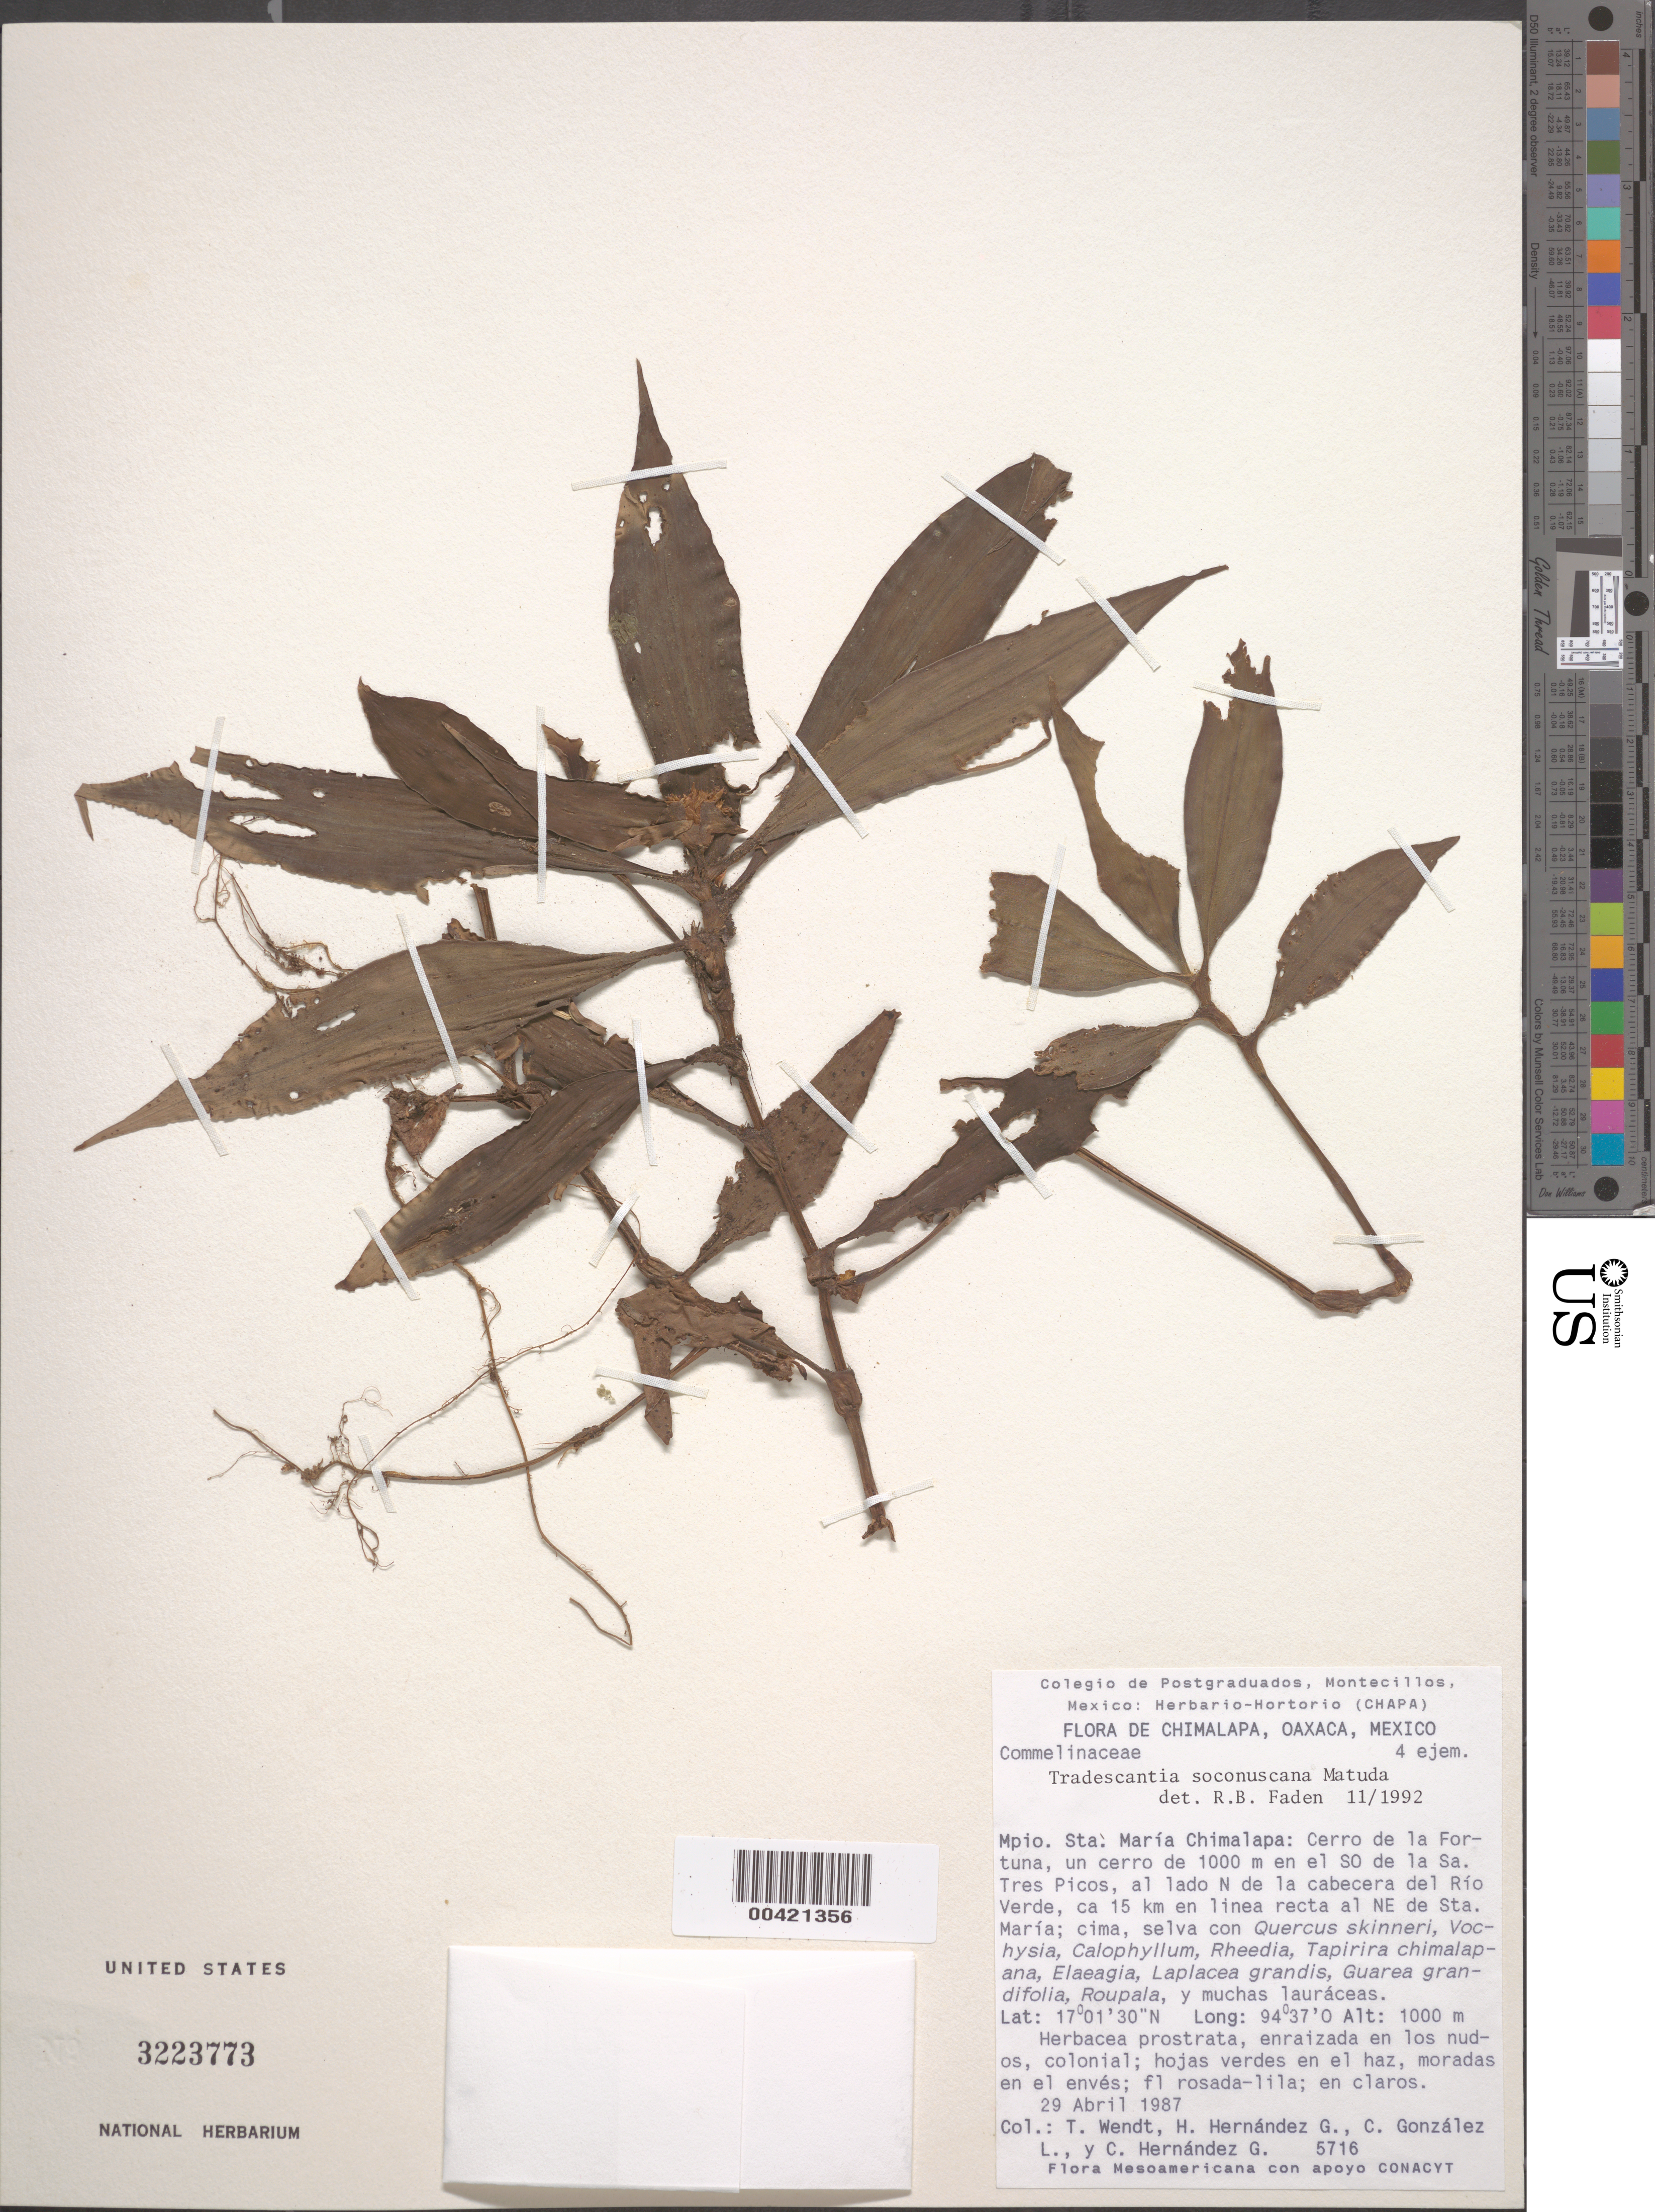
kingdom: Plantae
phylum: Tracheophyta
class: Liliopsida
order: Commelinales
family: Commelinaceae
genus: Tradescantia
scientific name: Tradescantia soconuscana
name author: Steyerm.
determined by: Faden, Robert B., (US), Smithsonian Institution - National Museum of Natural History (UNITED STATES)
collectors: T. L. Wendt, H. Hernandez G., C. Gonzalez L. & C. Hernandez G.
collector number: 5716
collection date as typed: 29 Apr 1987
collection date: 1987-04-29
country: Mexico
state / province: Oaxaca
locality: Santa maria chimalapa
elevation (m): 1000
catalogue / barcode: US 3223773